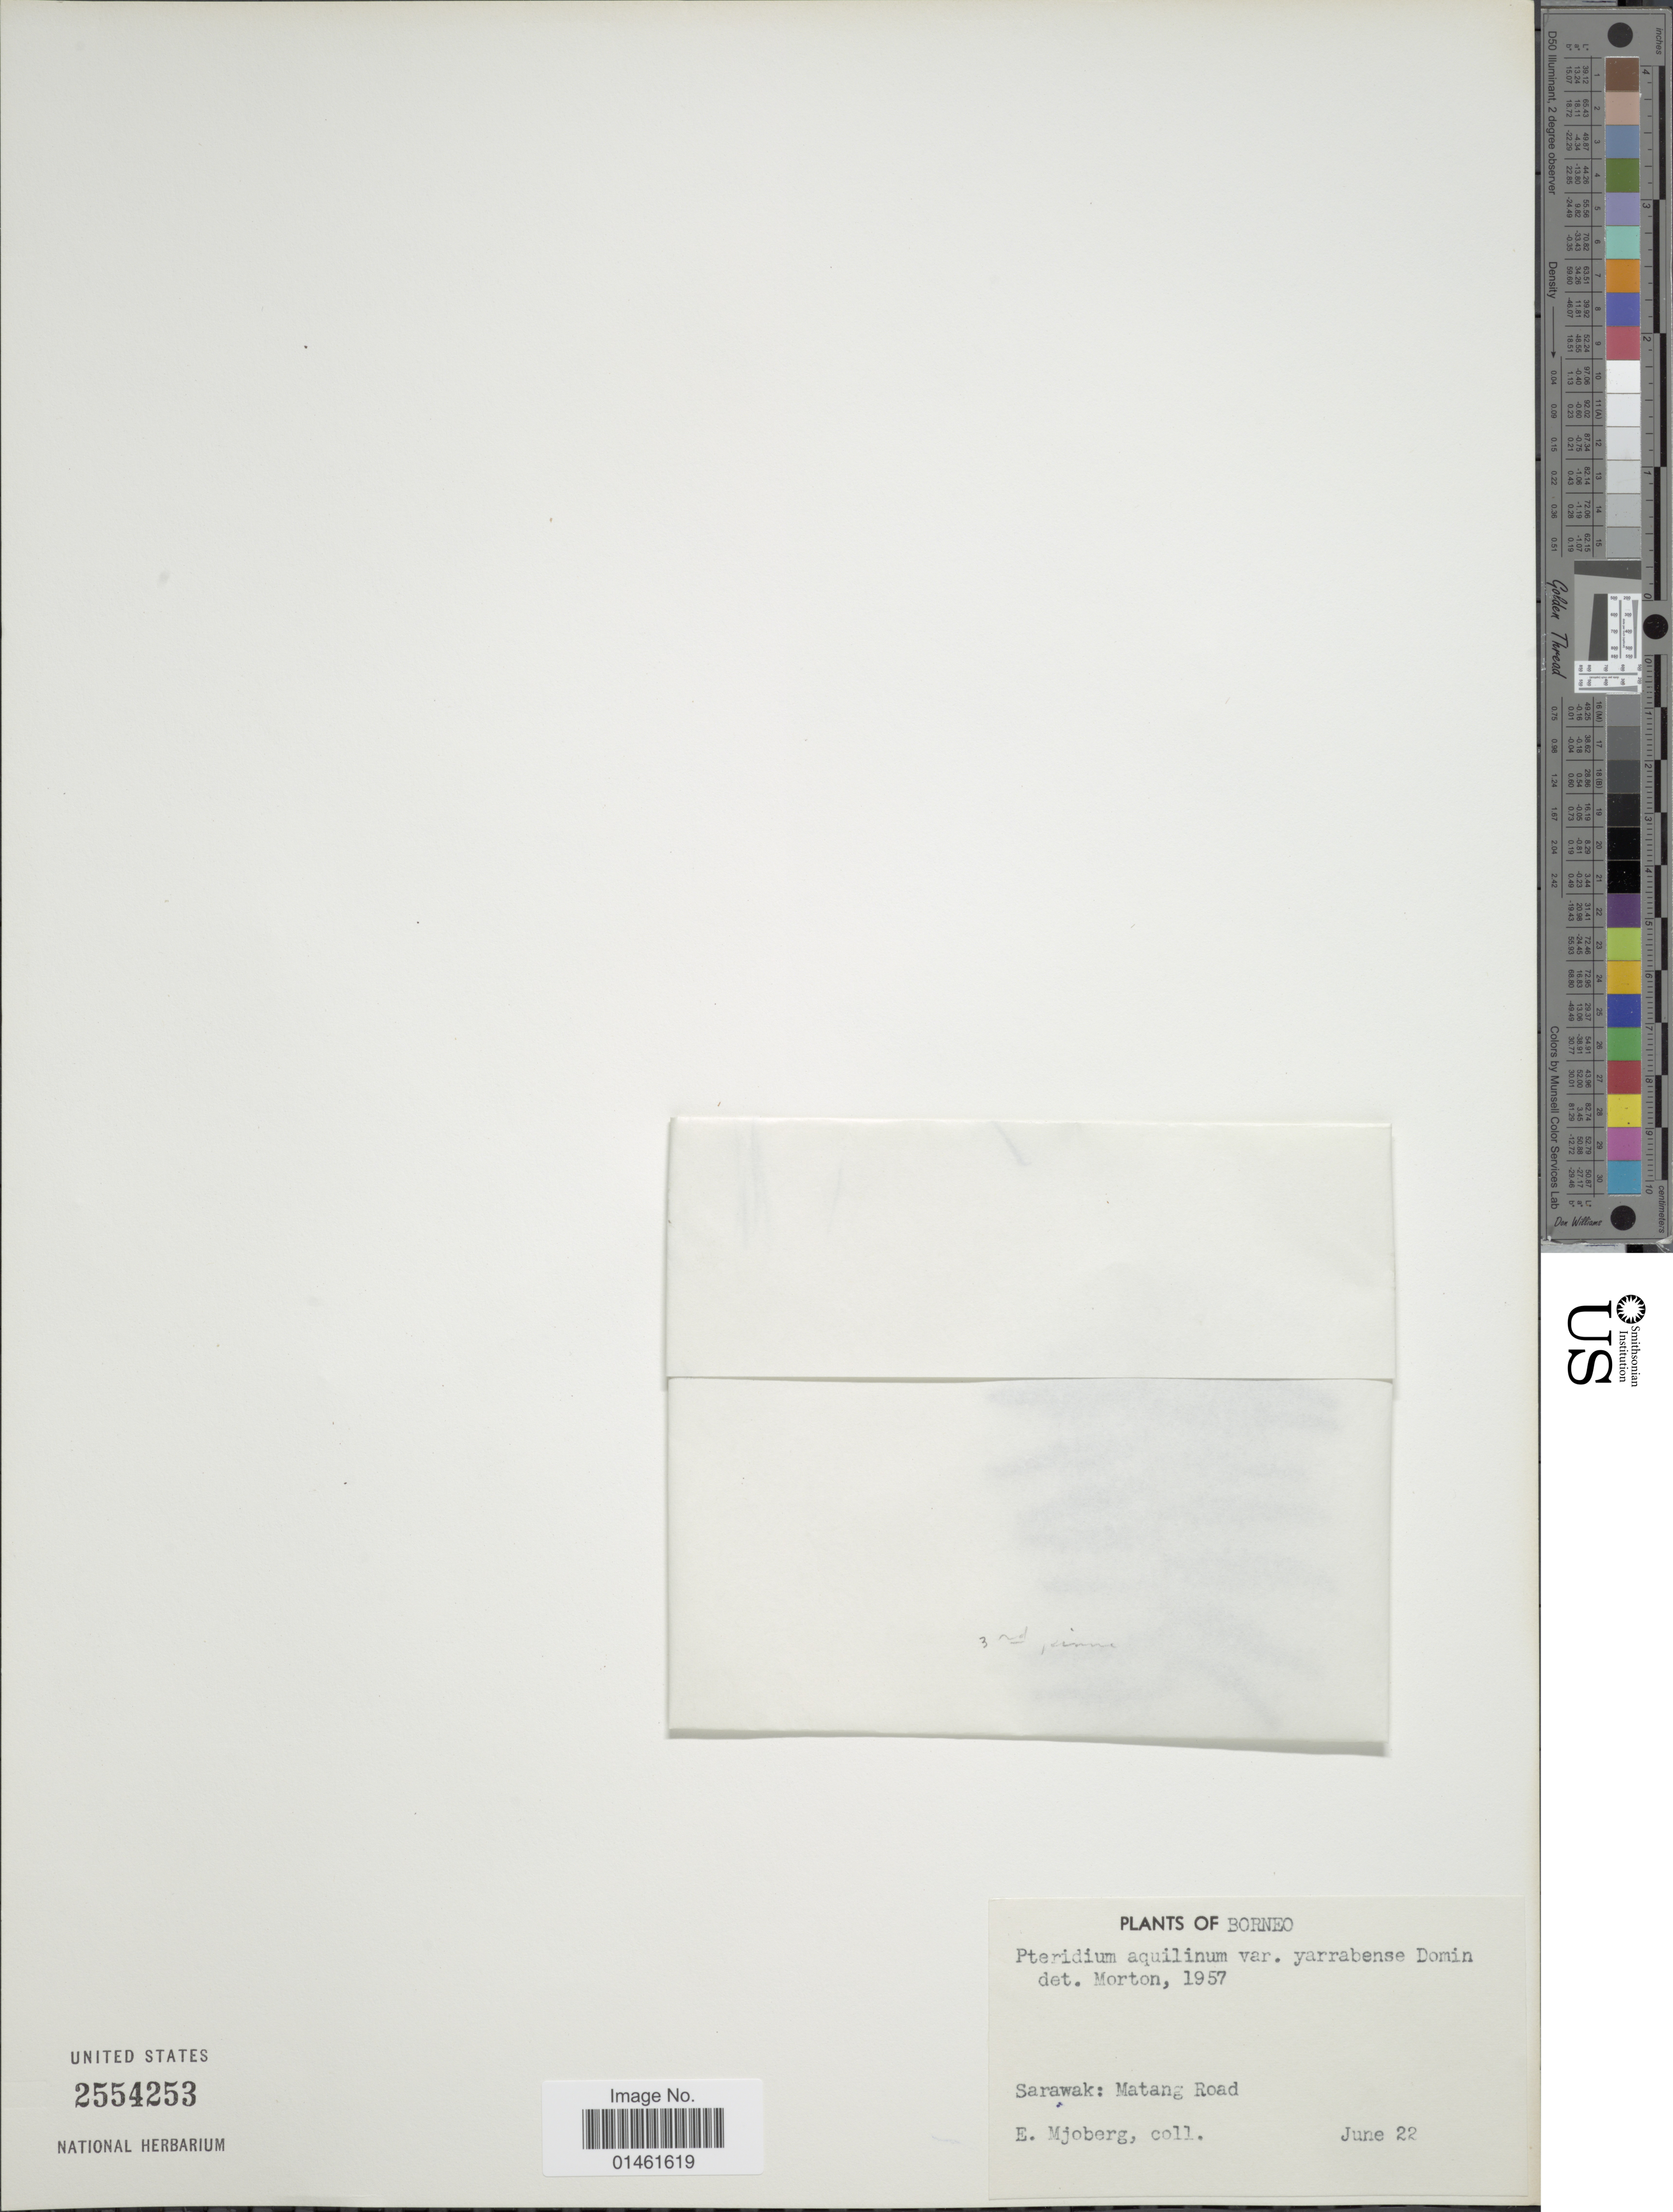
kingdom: Plantae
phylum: Tracheophyta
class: Polypodiopsida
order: Polypodiales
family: Dennstaedtiaceae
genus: Pteridium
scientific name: Pteridium aquilinum var. yarrabense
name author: Domin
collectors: E. Mjoberg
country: Malaysia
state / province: Sarawak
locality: Borneo, Sarawak: Matang Road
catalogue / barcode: US 2554253